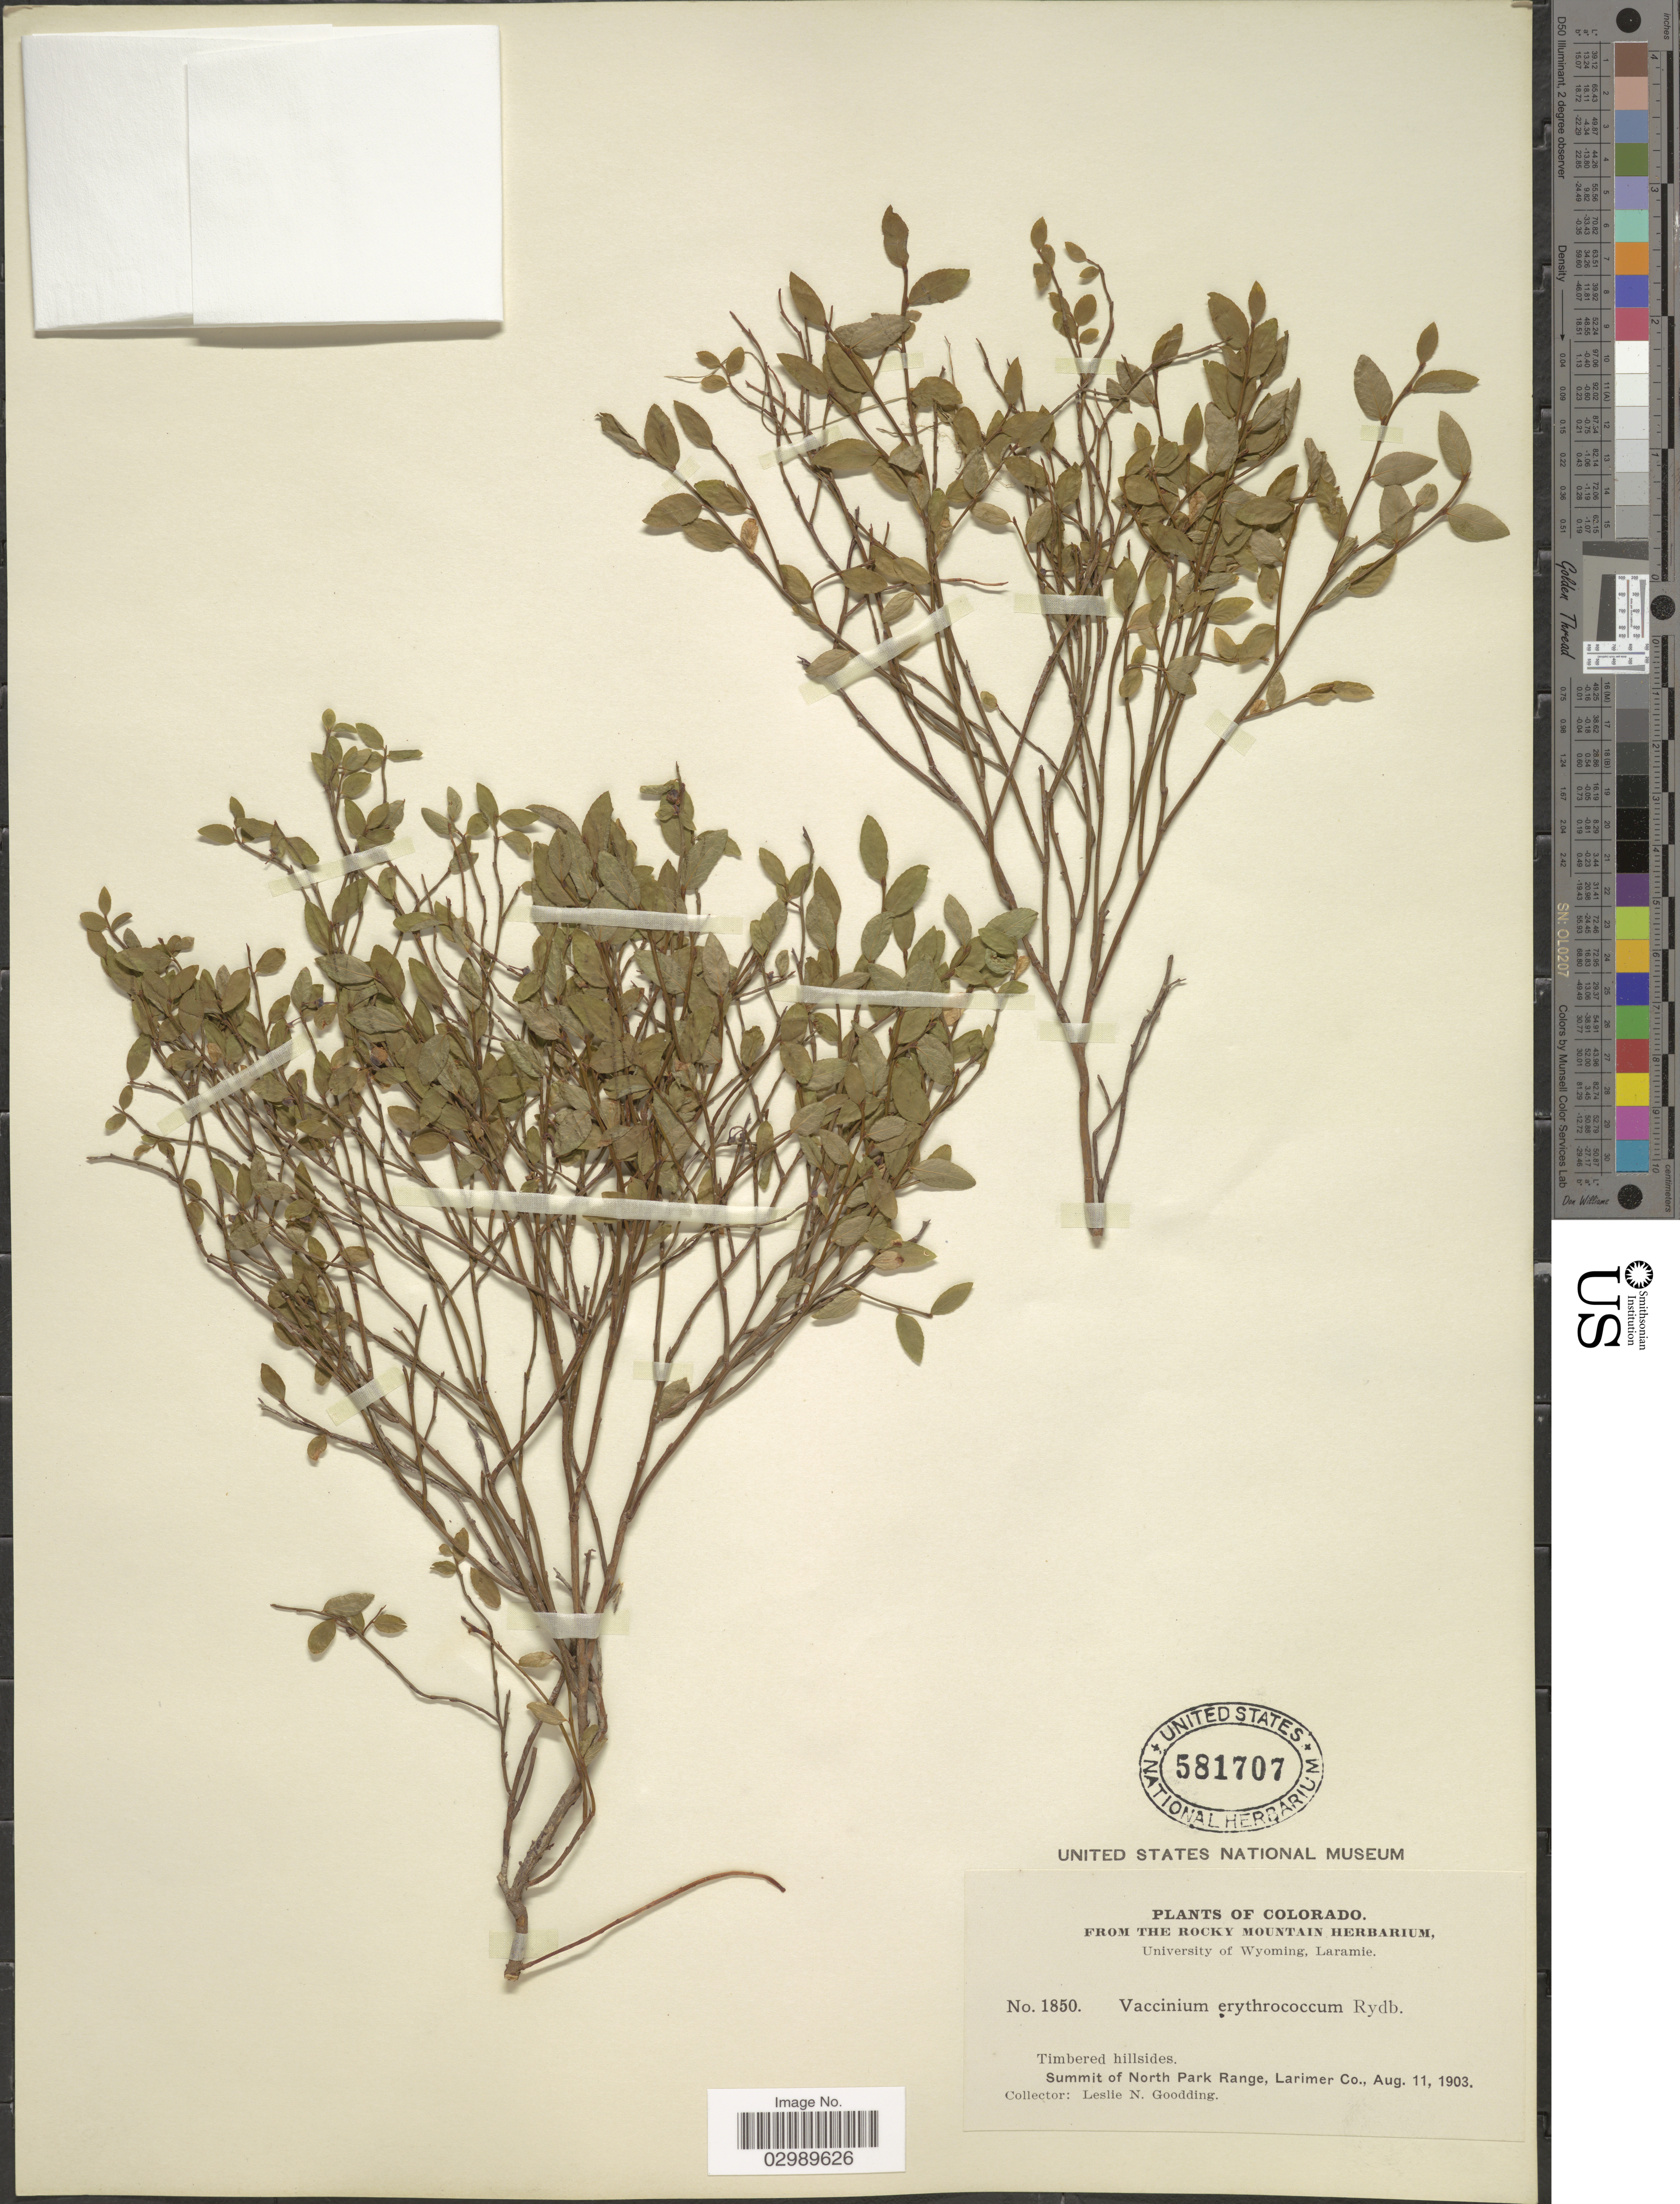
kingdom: Plantae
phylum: Tracheophyta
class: Magnoliopsida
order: Ericales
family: Ericaceae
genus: Vaccinium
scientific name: Vaccinium scoparium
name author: Leiberg ex Coville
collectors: L. N. Goodding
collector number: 1850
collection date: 1903-08-11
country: United States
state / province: Colorado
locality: Summit of North Park Range, Larimer Co.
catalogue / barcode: US 581707